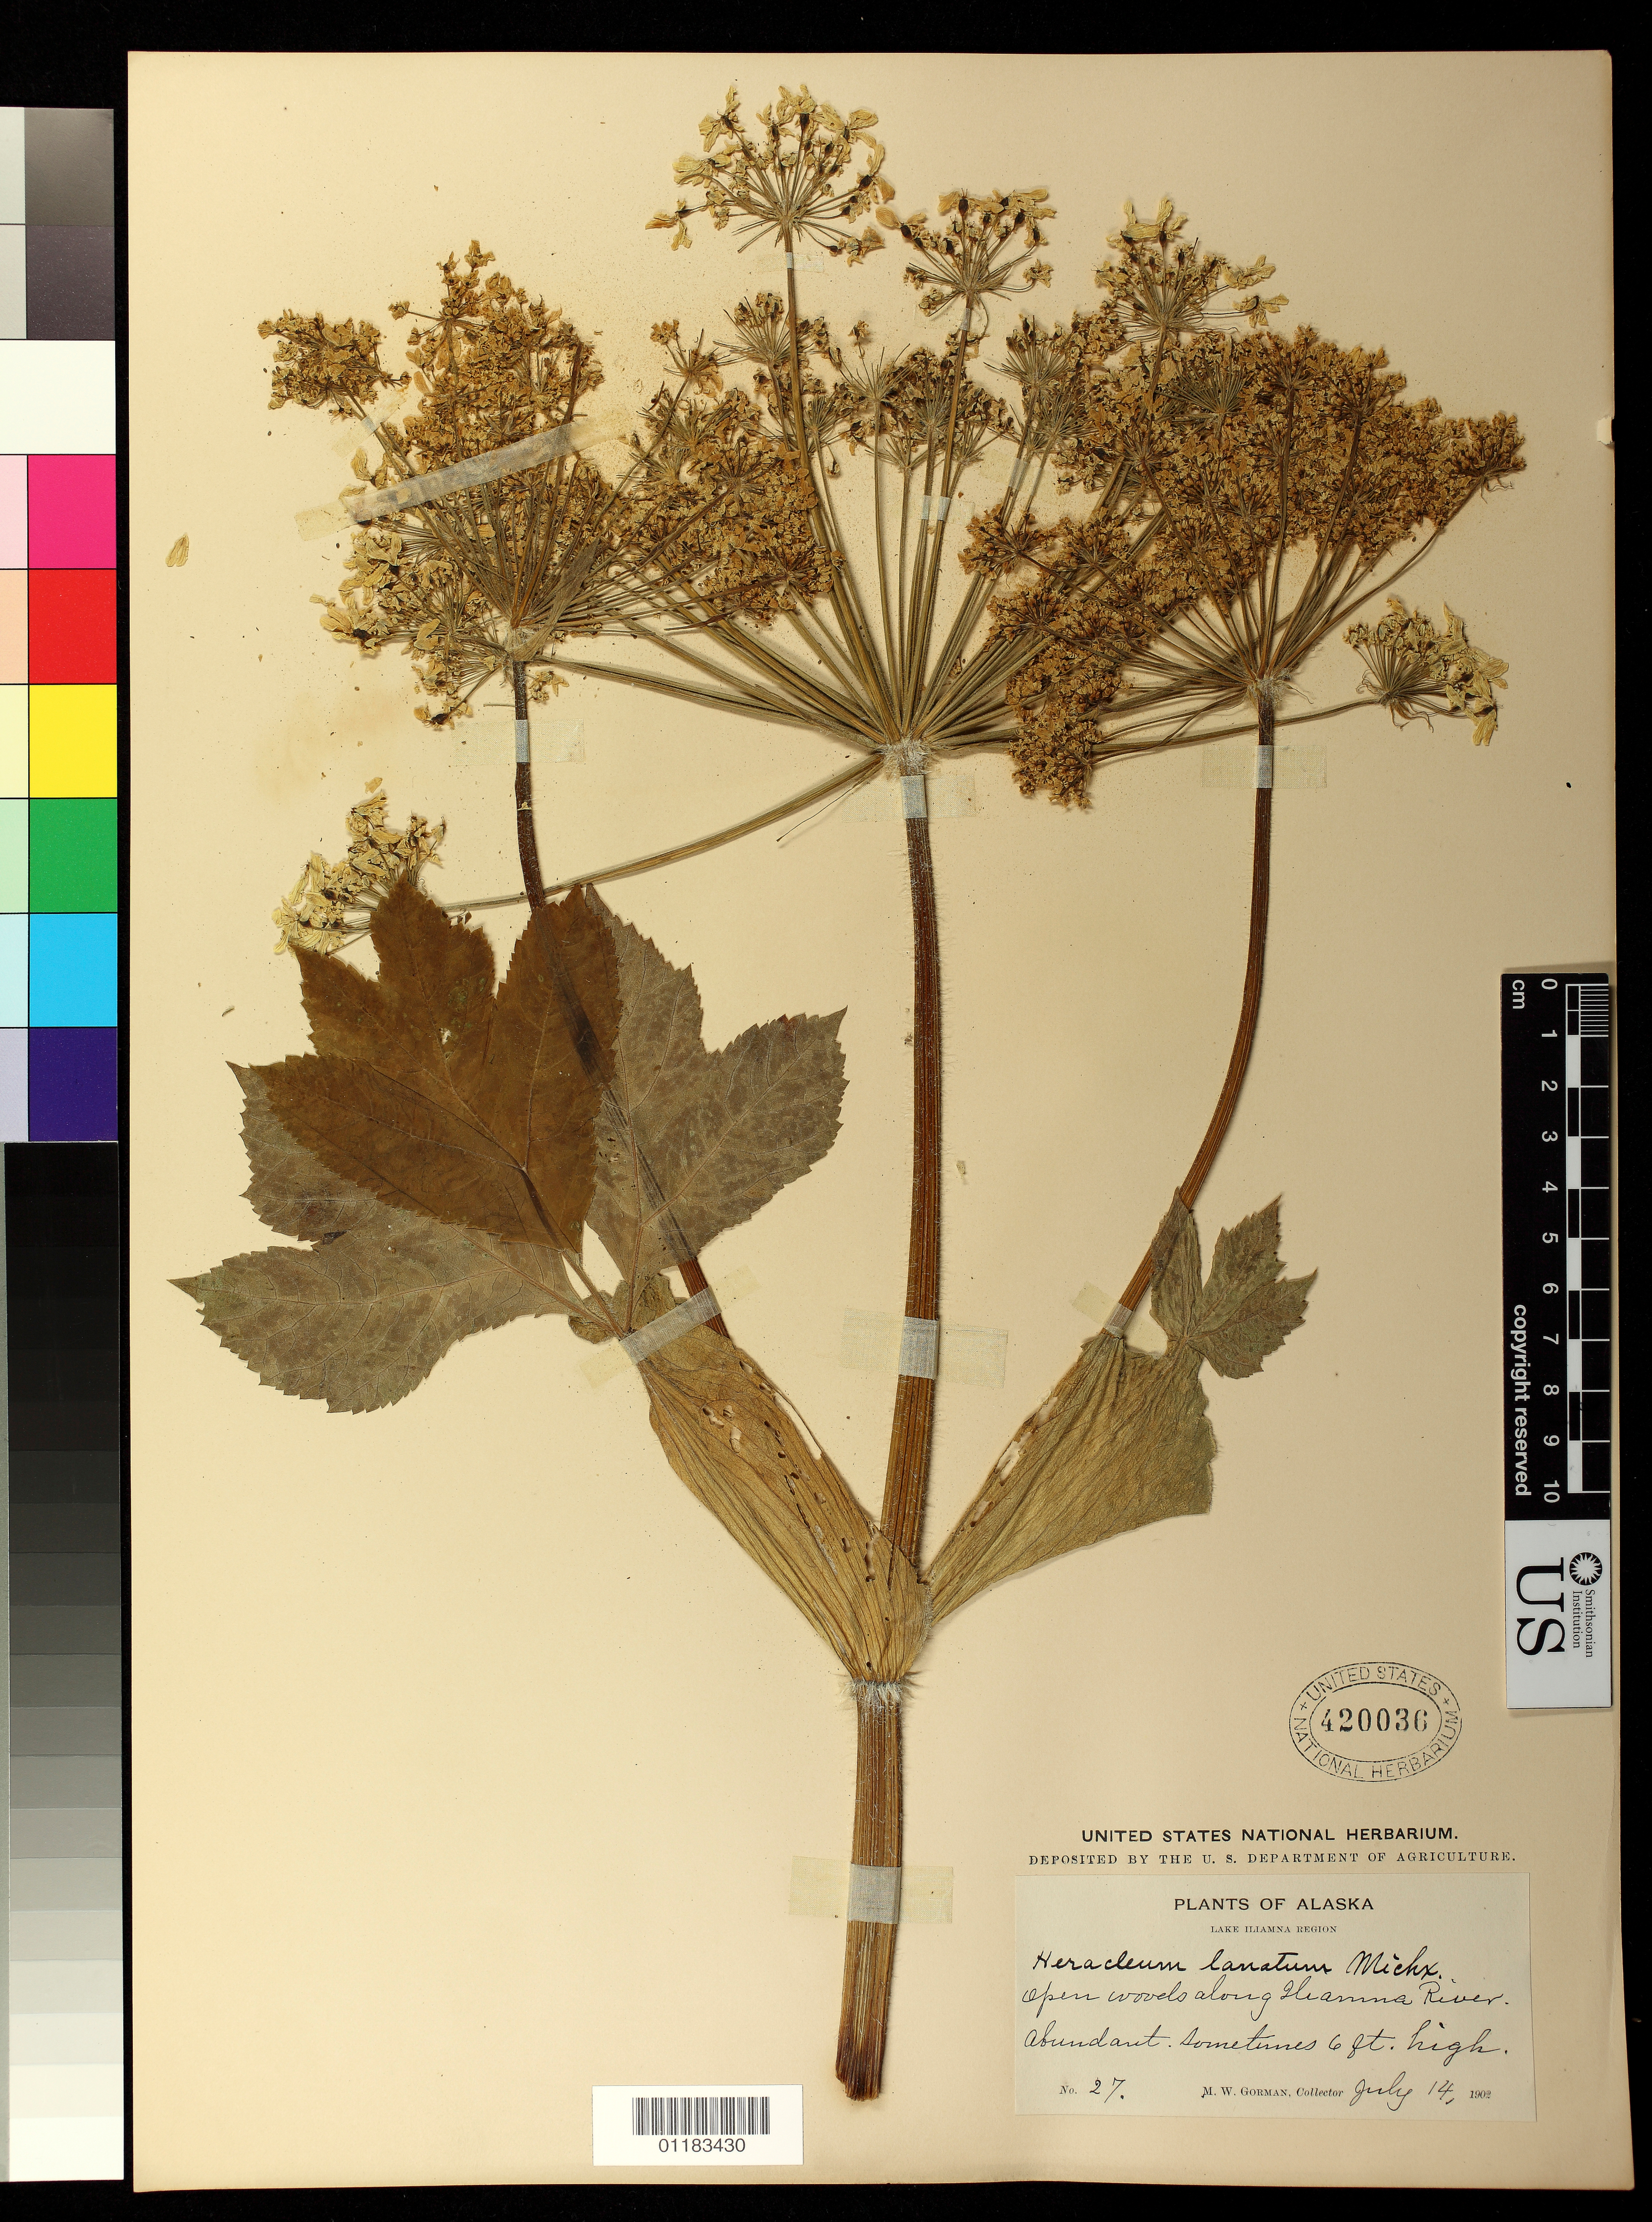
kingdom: Plantae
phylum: Tracheophyta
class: Magnoliopsida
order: Apiales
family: Apiaceae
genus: Heracleum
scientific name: Heracleum lanatum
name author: Michx.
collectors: M. W. Gorman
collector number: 27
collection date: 1902-07-14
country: United States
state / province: Alaska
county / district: Lake and Peninsula Borough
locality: Lake Iliamna Region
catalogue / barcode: US 420036